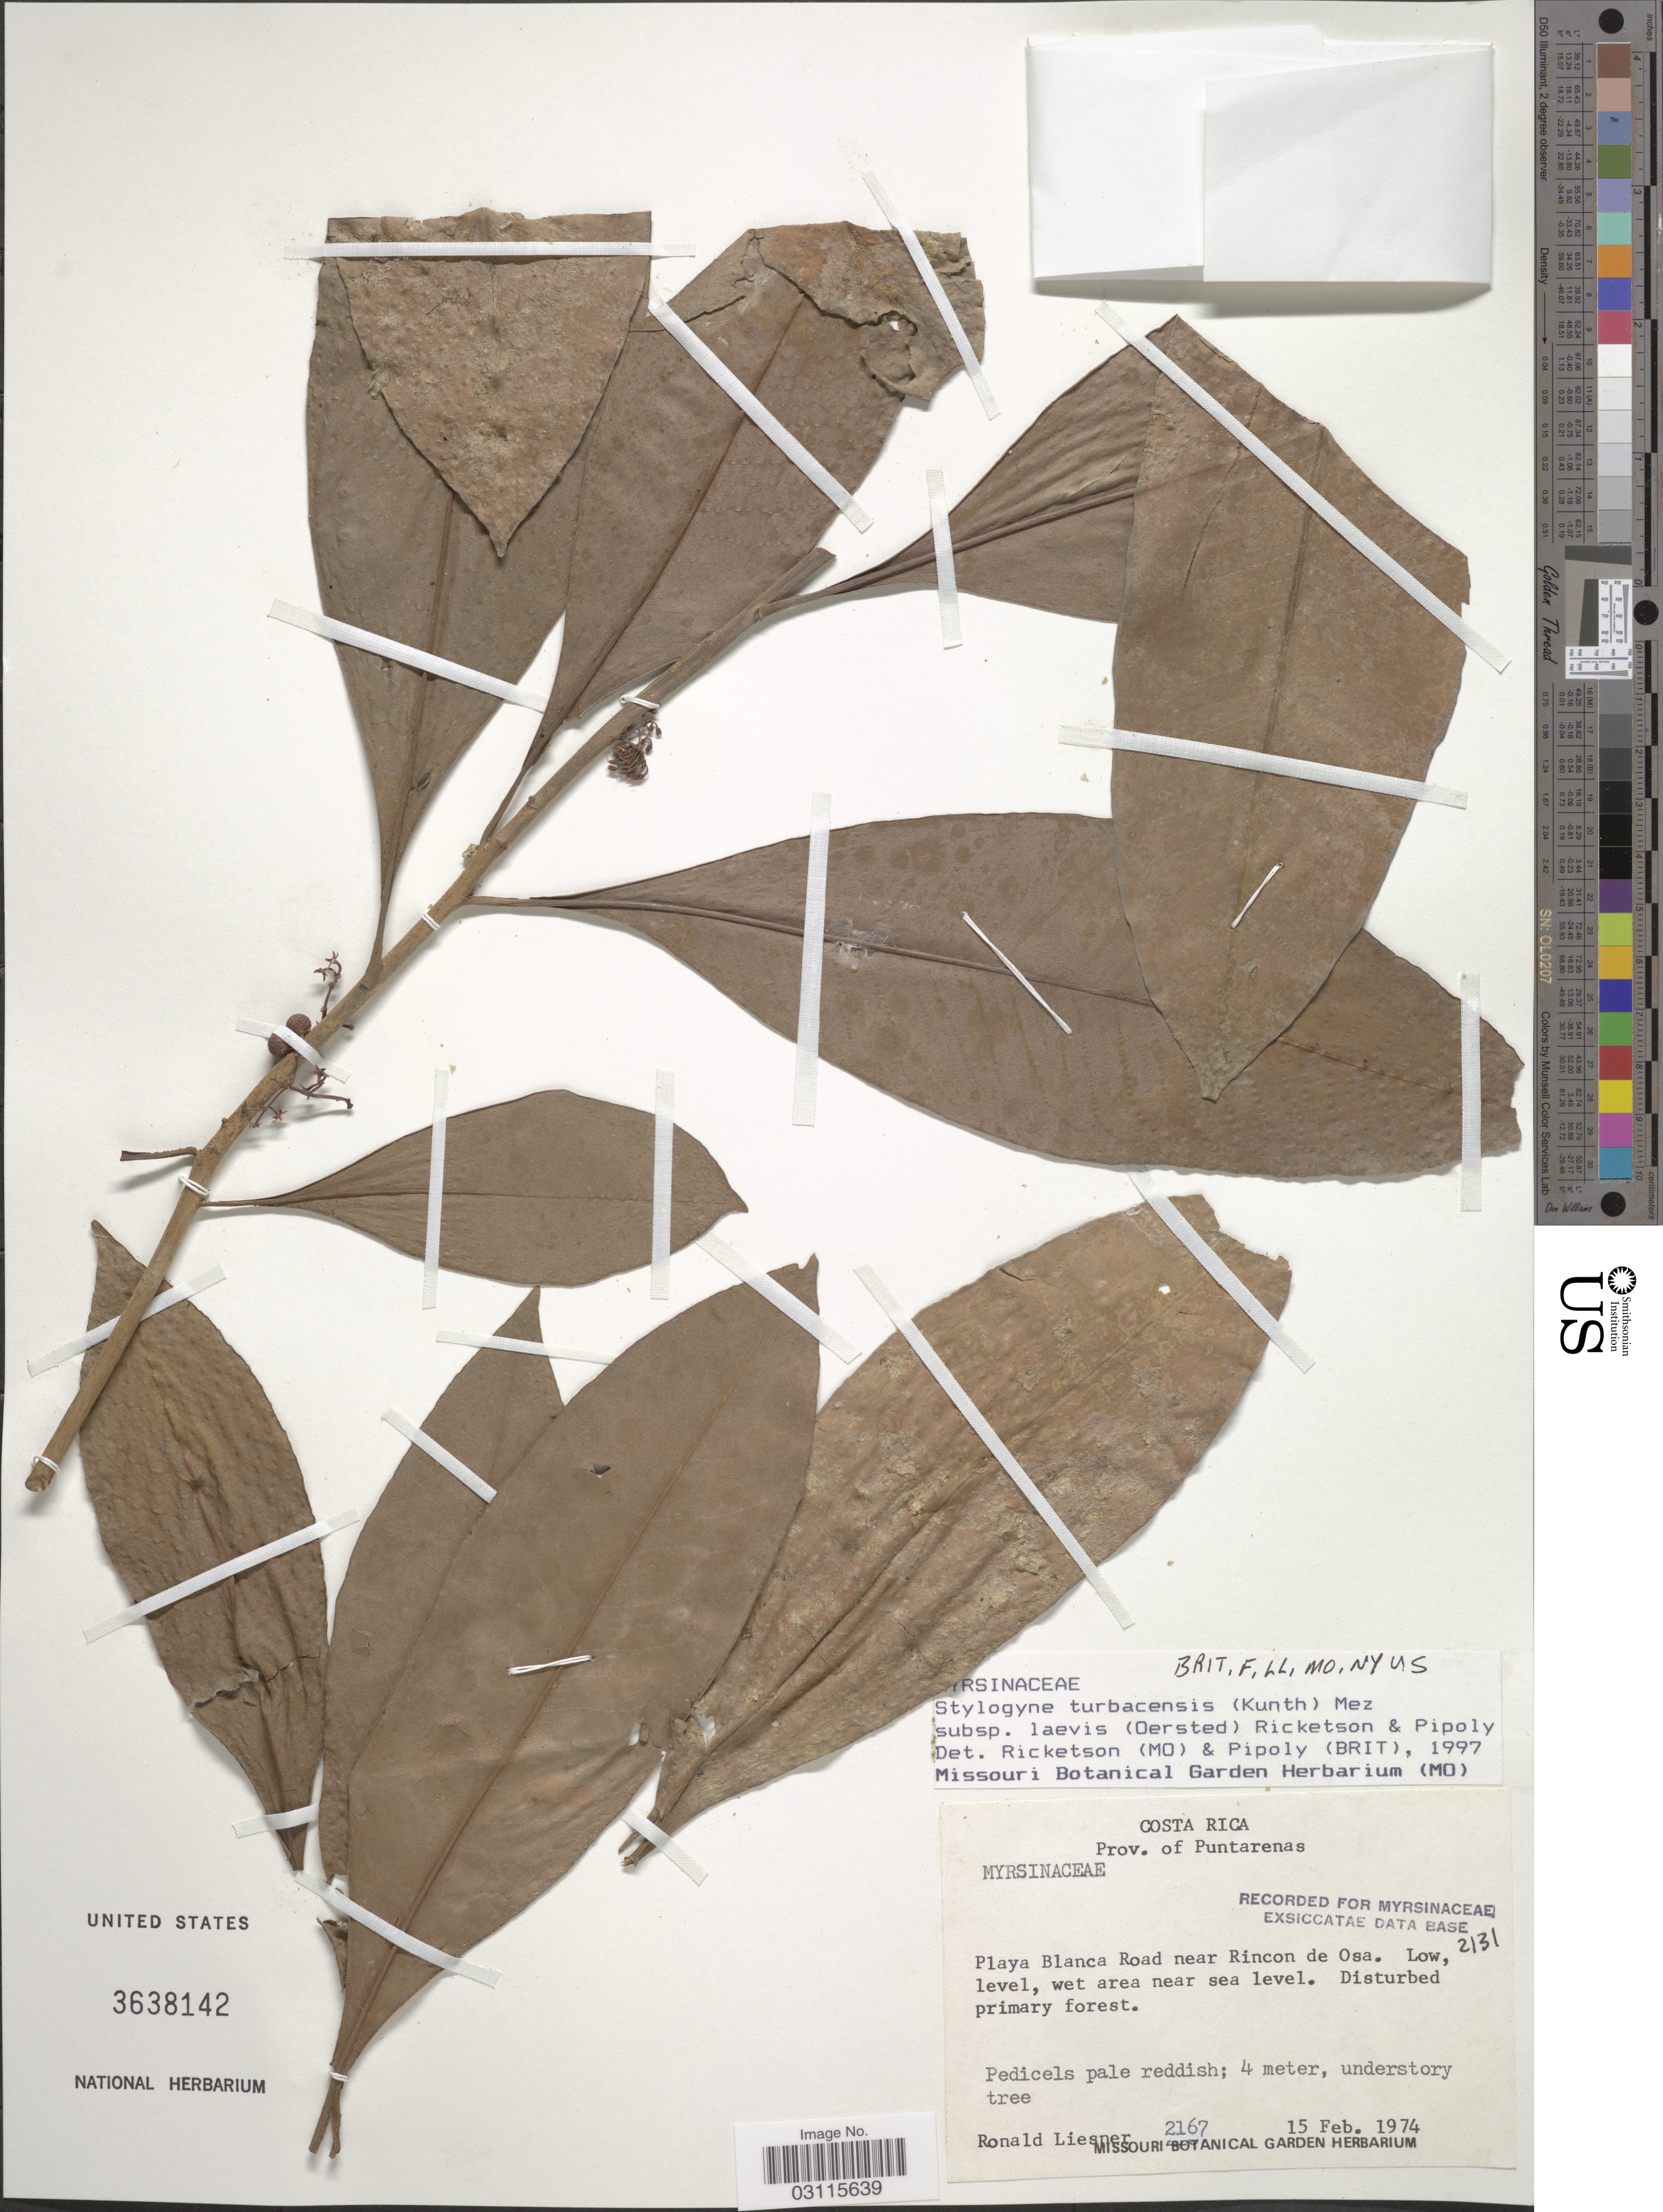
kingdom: Plantae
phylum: Tracheophyta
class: Magnoliopsida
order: Ericales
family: Primulaceae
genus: Stylogyne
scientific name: Stylogyne turbacensis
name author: (Kunth) Mez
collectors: R. L. Liesner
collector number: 2167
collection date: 1974-02-15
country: Costa Rica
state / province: Puntarenas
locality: Prov. of Puntarenas. Playa Blanca Road near Rincon de Osa.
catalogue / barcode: US 3638142